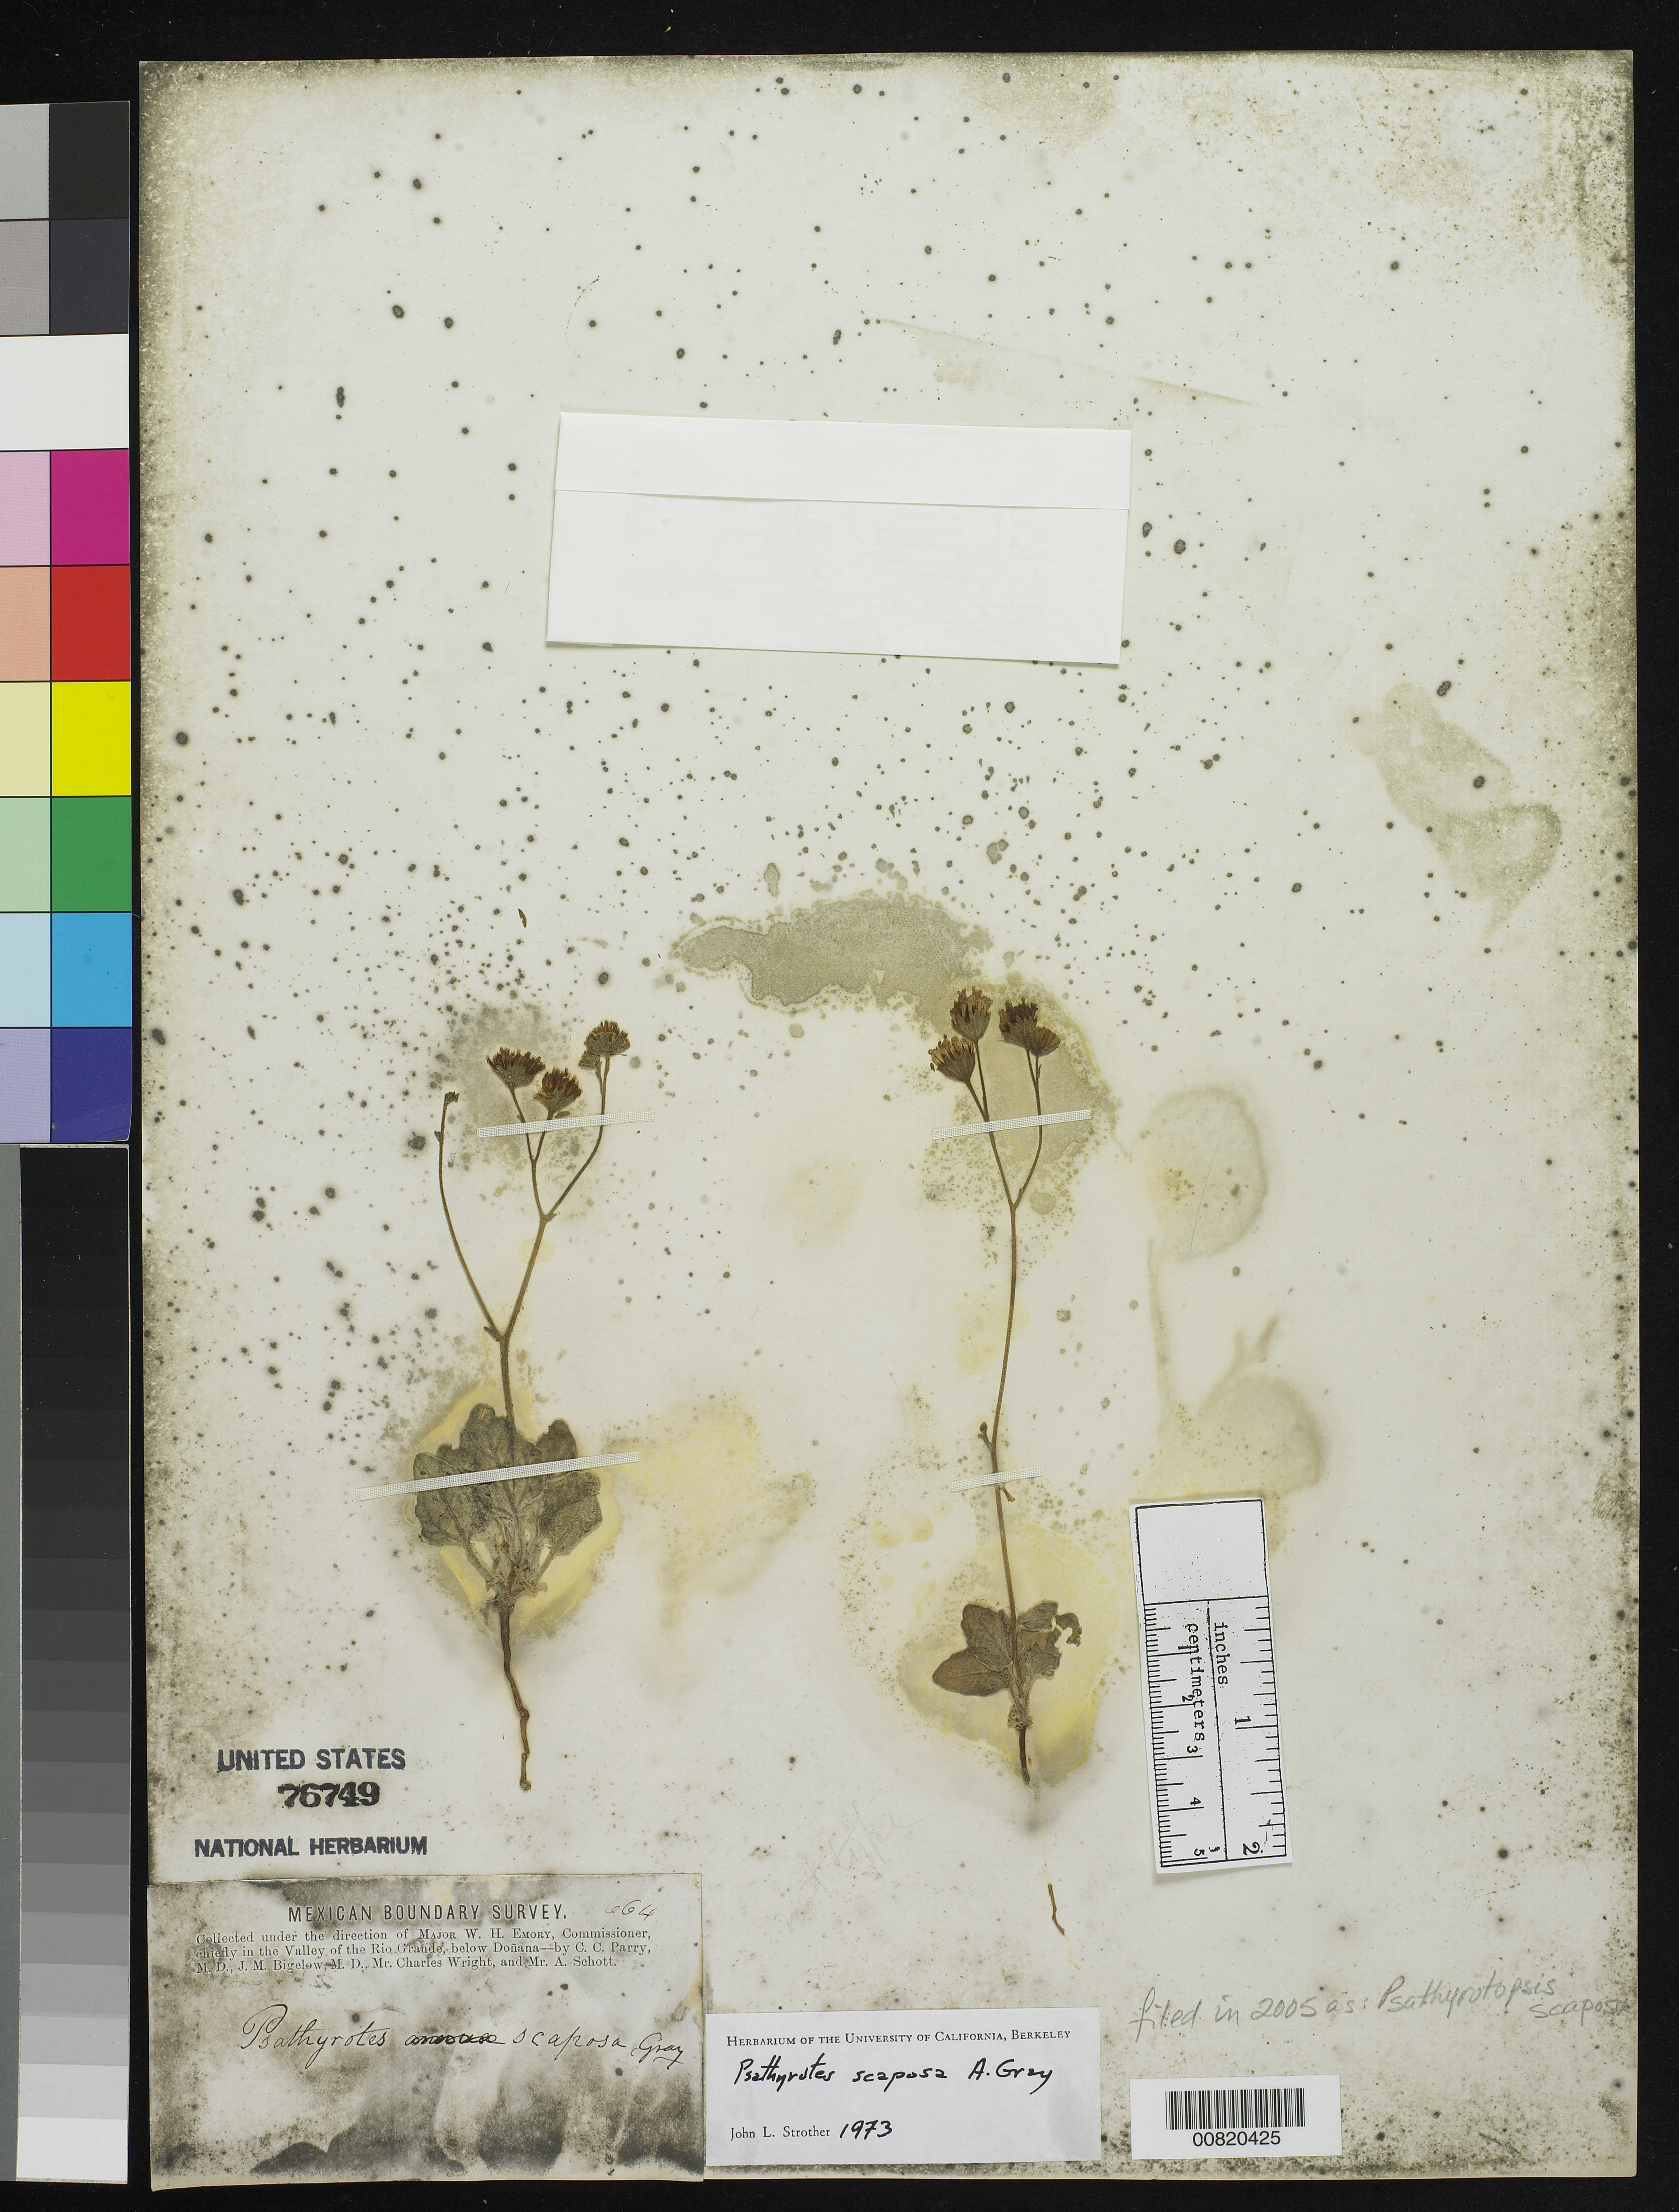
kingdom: Plantae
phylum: Tracheophyta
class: Magnoliopsida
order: Asterales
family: Asteraceae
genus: Bartlettia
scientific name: Bartlettia scaposa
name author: A. Gray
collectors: C. C. Parry, J. M. Bigelow, C. Wright & A. C. V. Schott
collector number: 664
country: United States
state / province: New Mexico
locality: Valley of the Rio Grande, below Doñana, New Mexico.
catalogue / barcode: US 76749